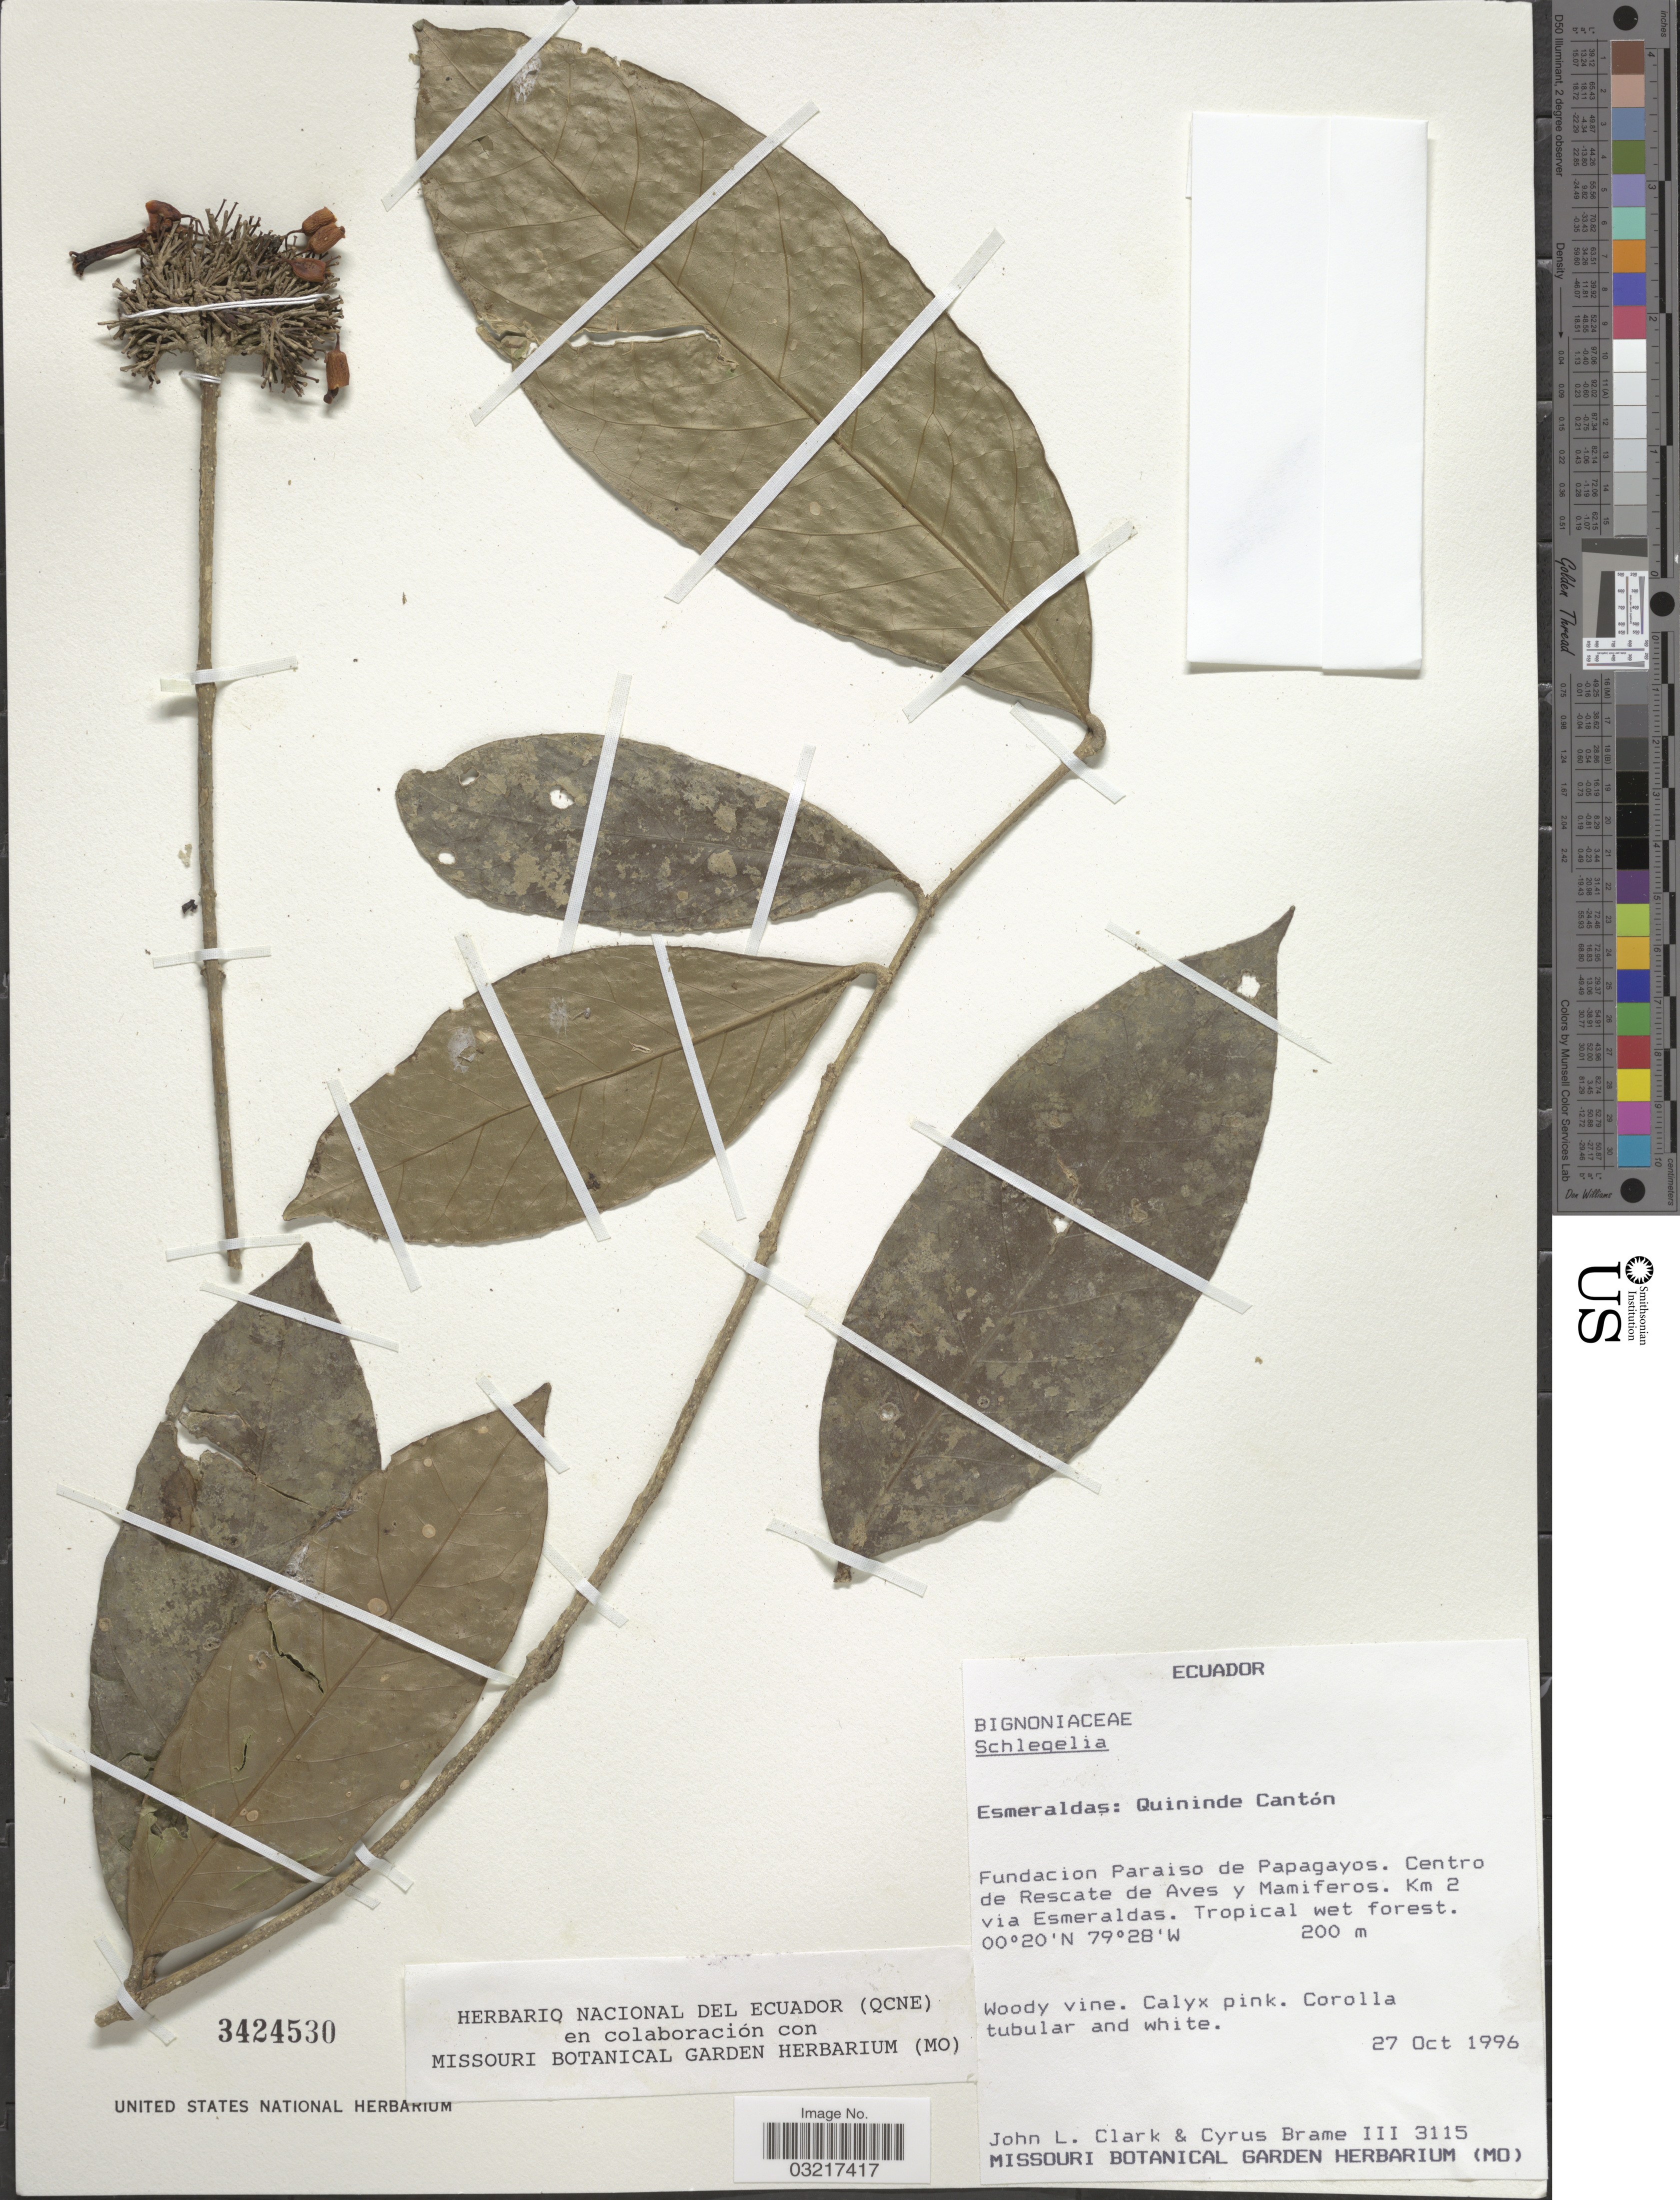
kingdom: Plantae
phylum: Tracheophyta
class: Magnoliopsida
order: Lamiales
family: Schlegeliaceae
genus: Schlegelia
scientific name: Schlegelia sp.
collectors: J. L. Clark & C. Brame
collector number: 3115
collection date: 1996-10-27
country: Ecuador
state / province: Esmeraldas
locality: Quininde Cantón. Fundacion Paraiso de Papagayos. Centro de Rescate de Aves y Mamiferos. Km 2 via Esmeraldas. Tropical wet forest.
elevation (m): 200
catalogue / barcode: US 3424530